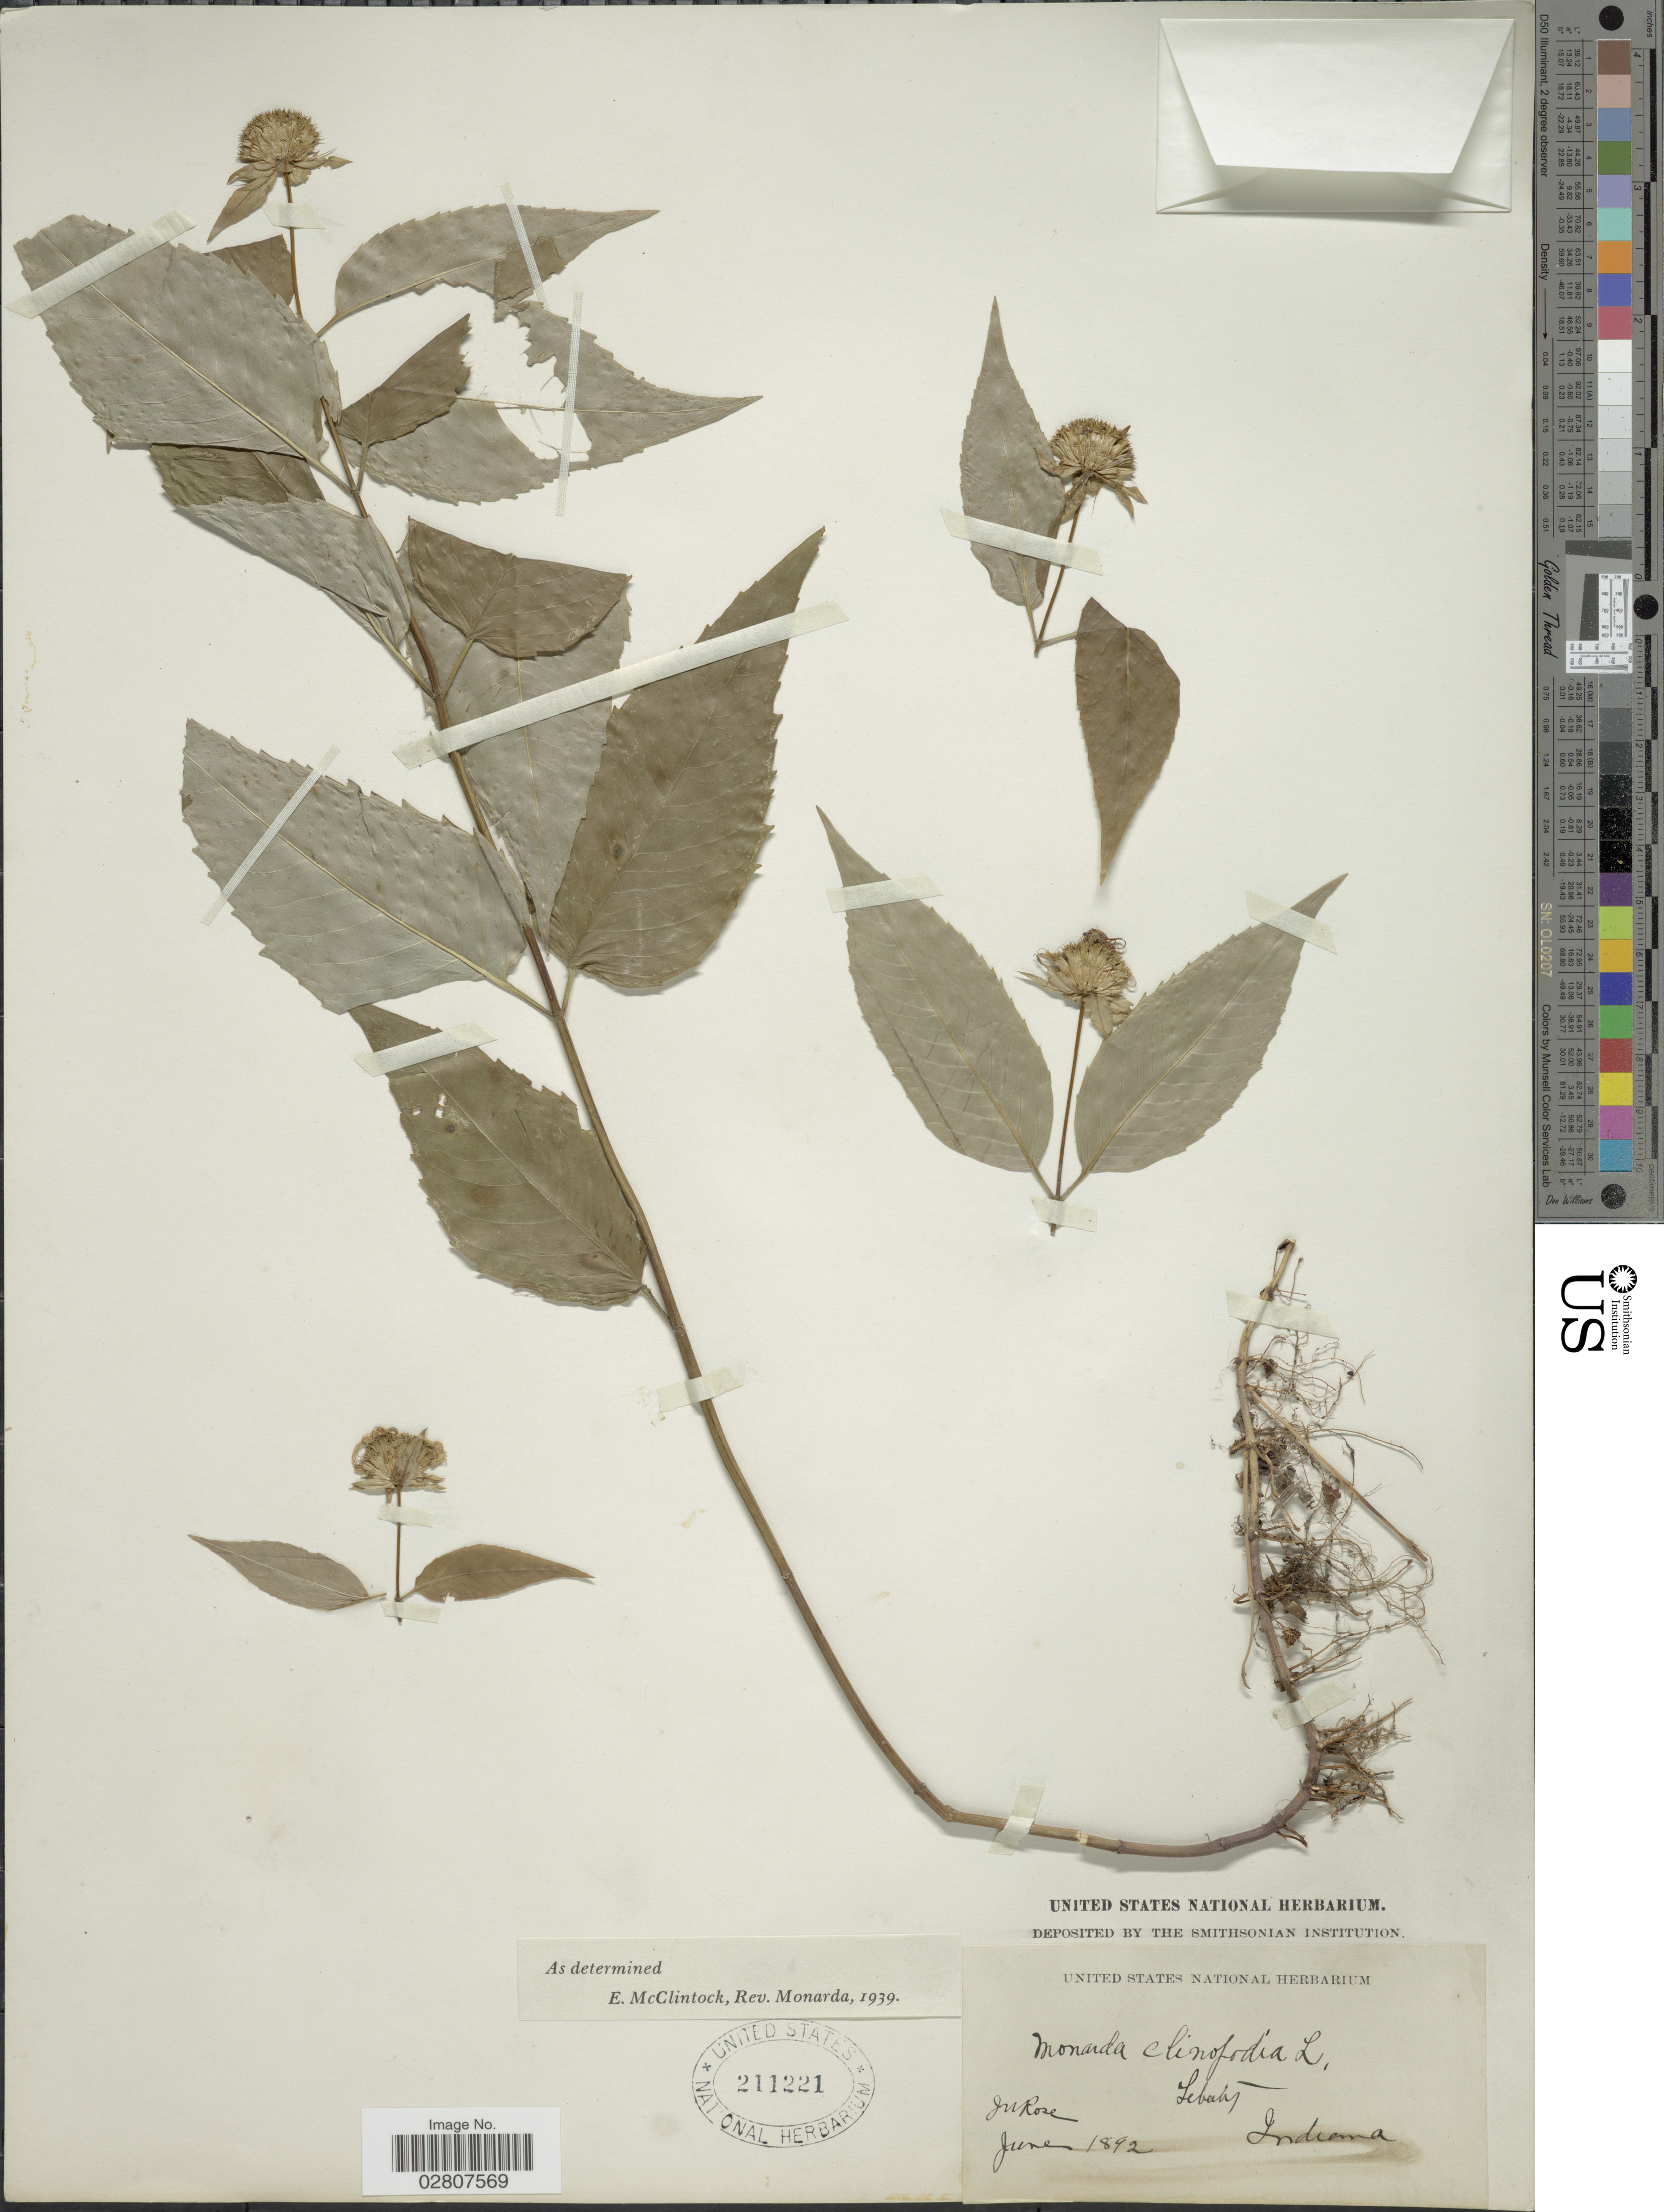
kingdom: Plantae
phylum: Tracheophyta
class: Magnoliopsida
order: Lamiales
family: Lamiaceae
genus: Monarda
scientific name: Monarda clinopodia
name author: L.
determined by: McClintock, E.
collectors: J. N. Rose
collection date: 1892-06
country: United States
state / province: Indiana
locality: Liberty.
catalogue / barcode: US 211221